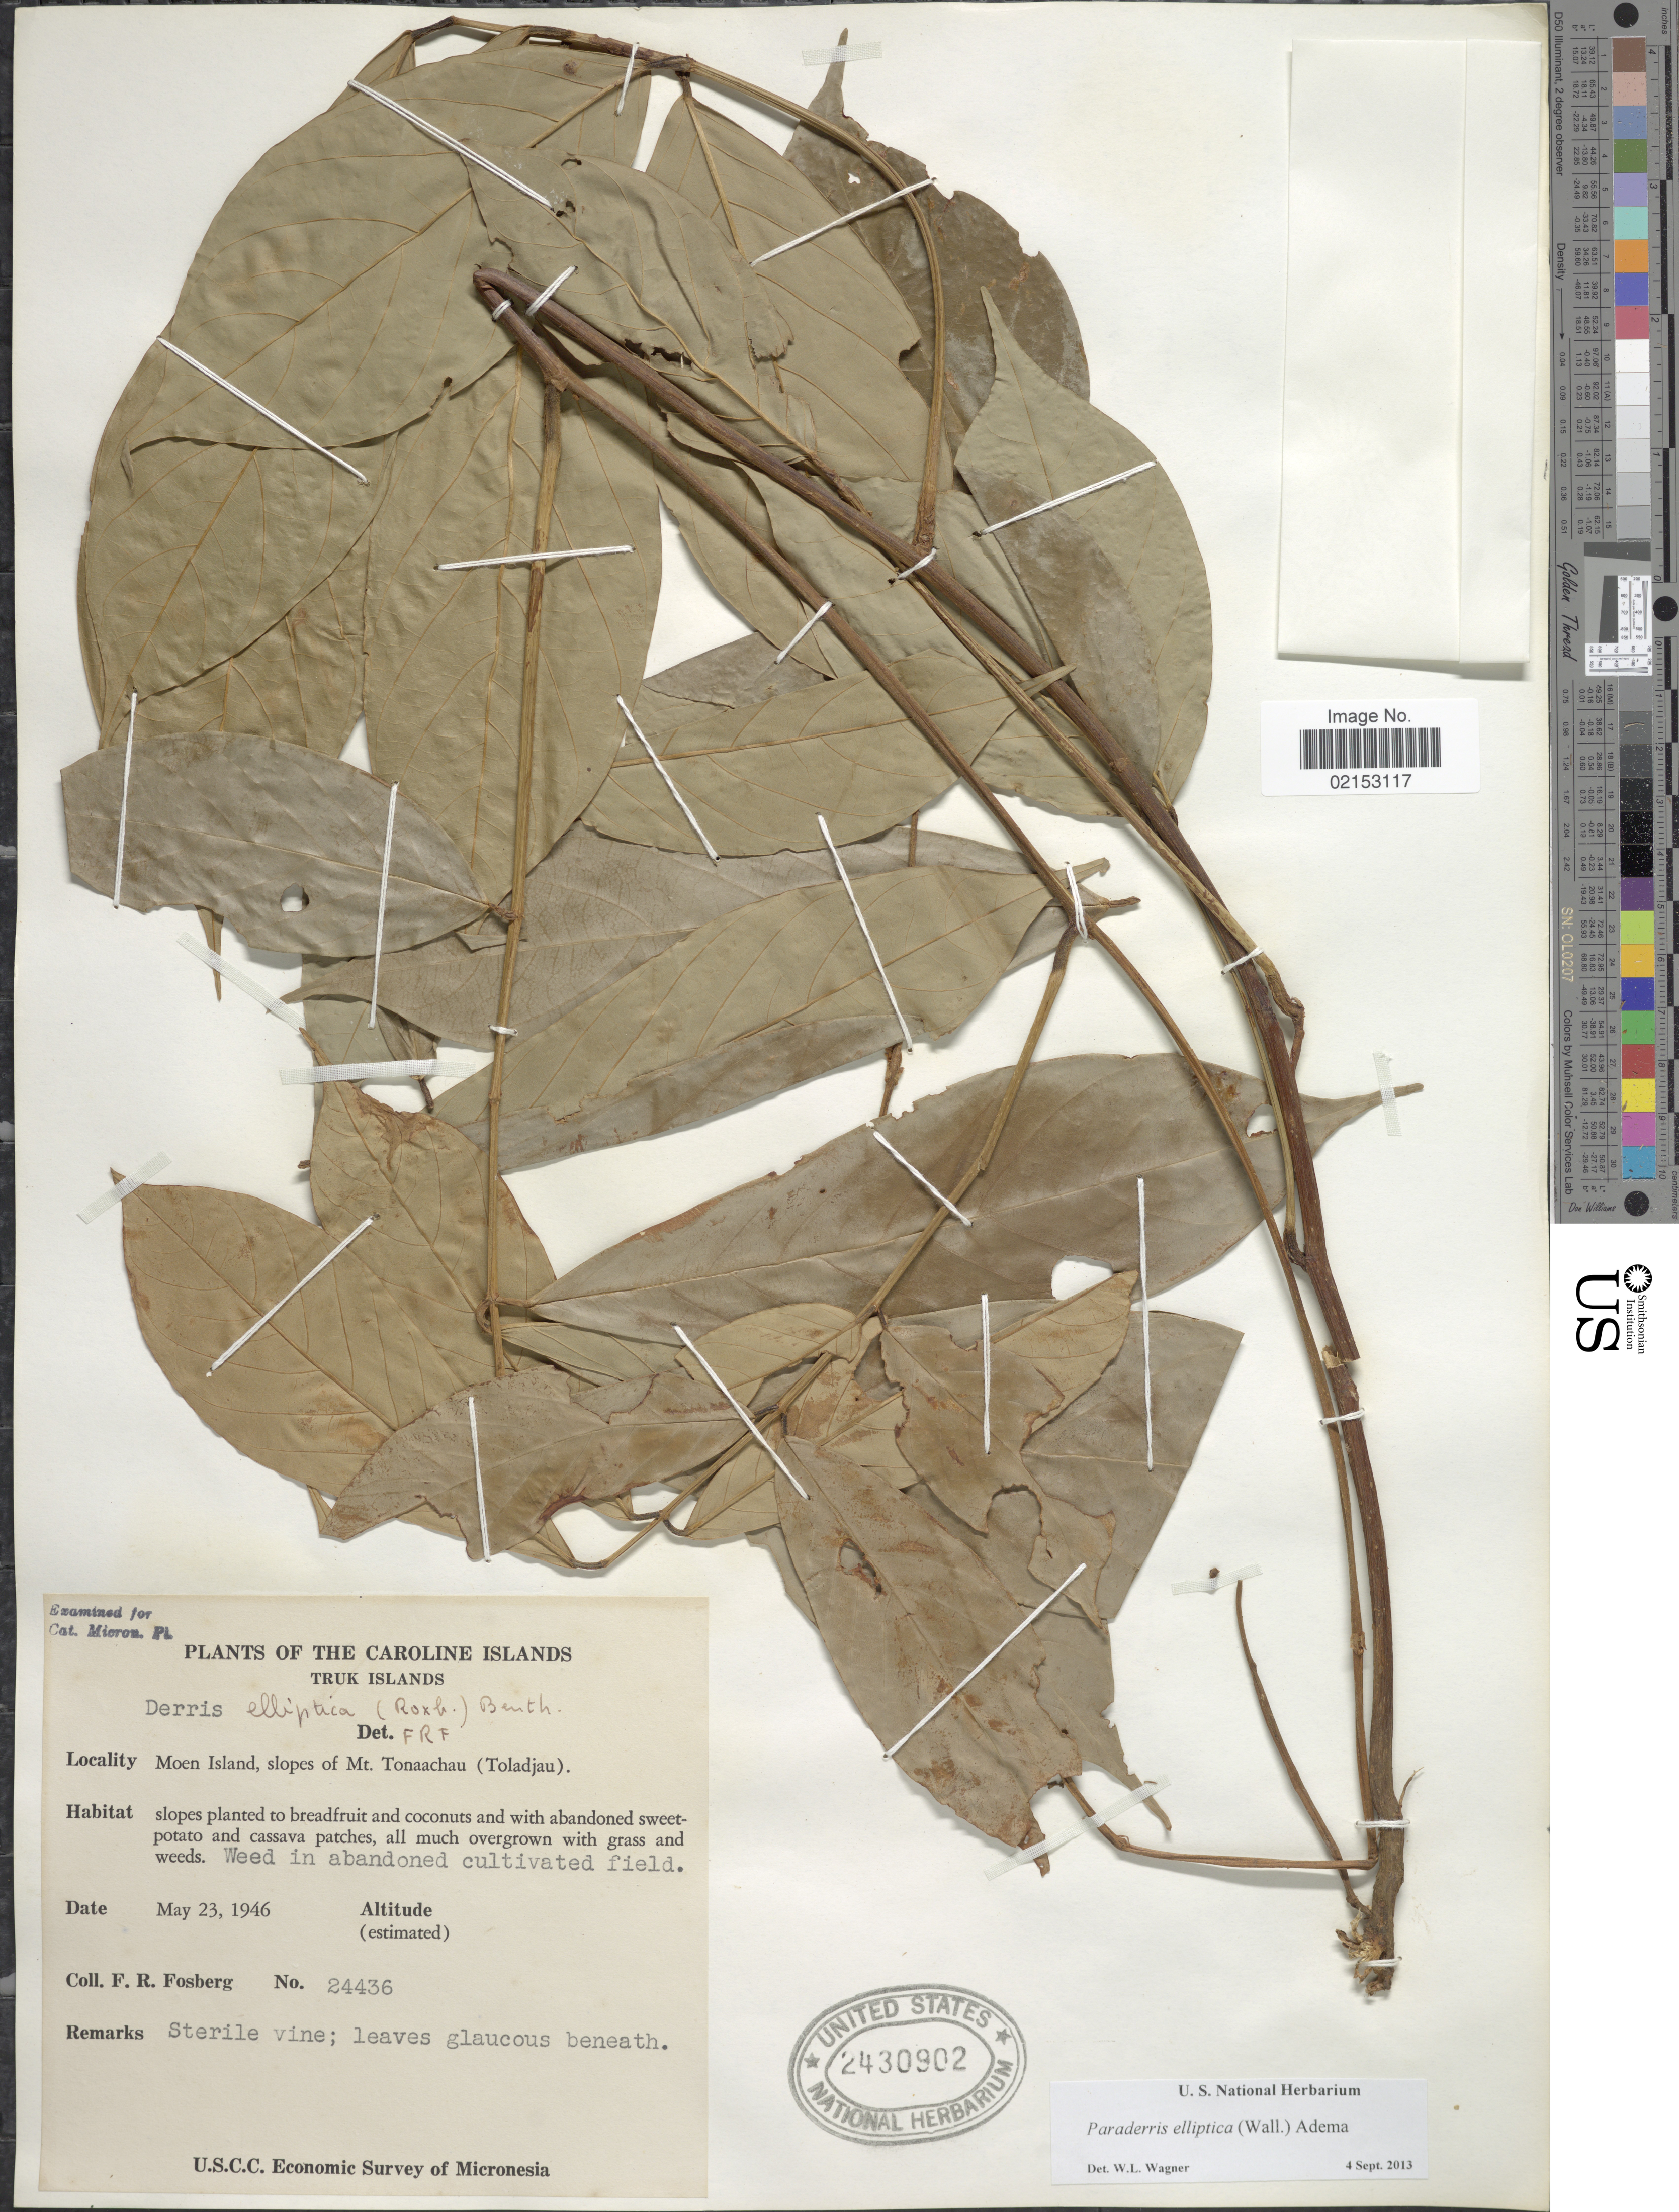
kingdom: Plantae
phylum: Tracheophyta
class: Magnoliopsida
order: Fabales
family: Fabaceae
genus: Derris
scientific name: Derris elliptica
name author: (Wall.) Benth.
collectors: F. R. Fosberg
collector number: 24436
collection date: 1946-05-23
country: Micronesia, Federated States of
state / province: Truk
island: Moen [Wono]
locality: The Caroline Islands, Truk Group, Moen Island, slopes of Mt. Tonaachau (Toladjau), slopes planted to breadfruit and coconuts, weed in abandoned cultivated field.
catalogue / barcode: US 2430902